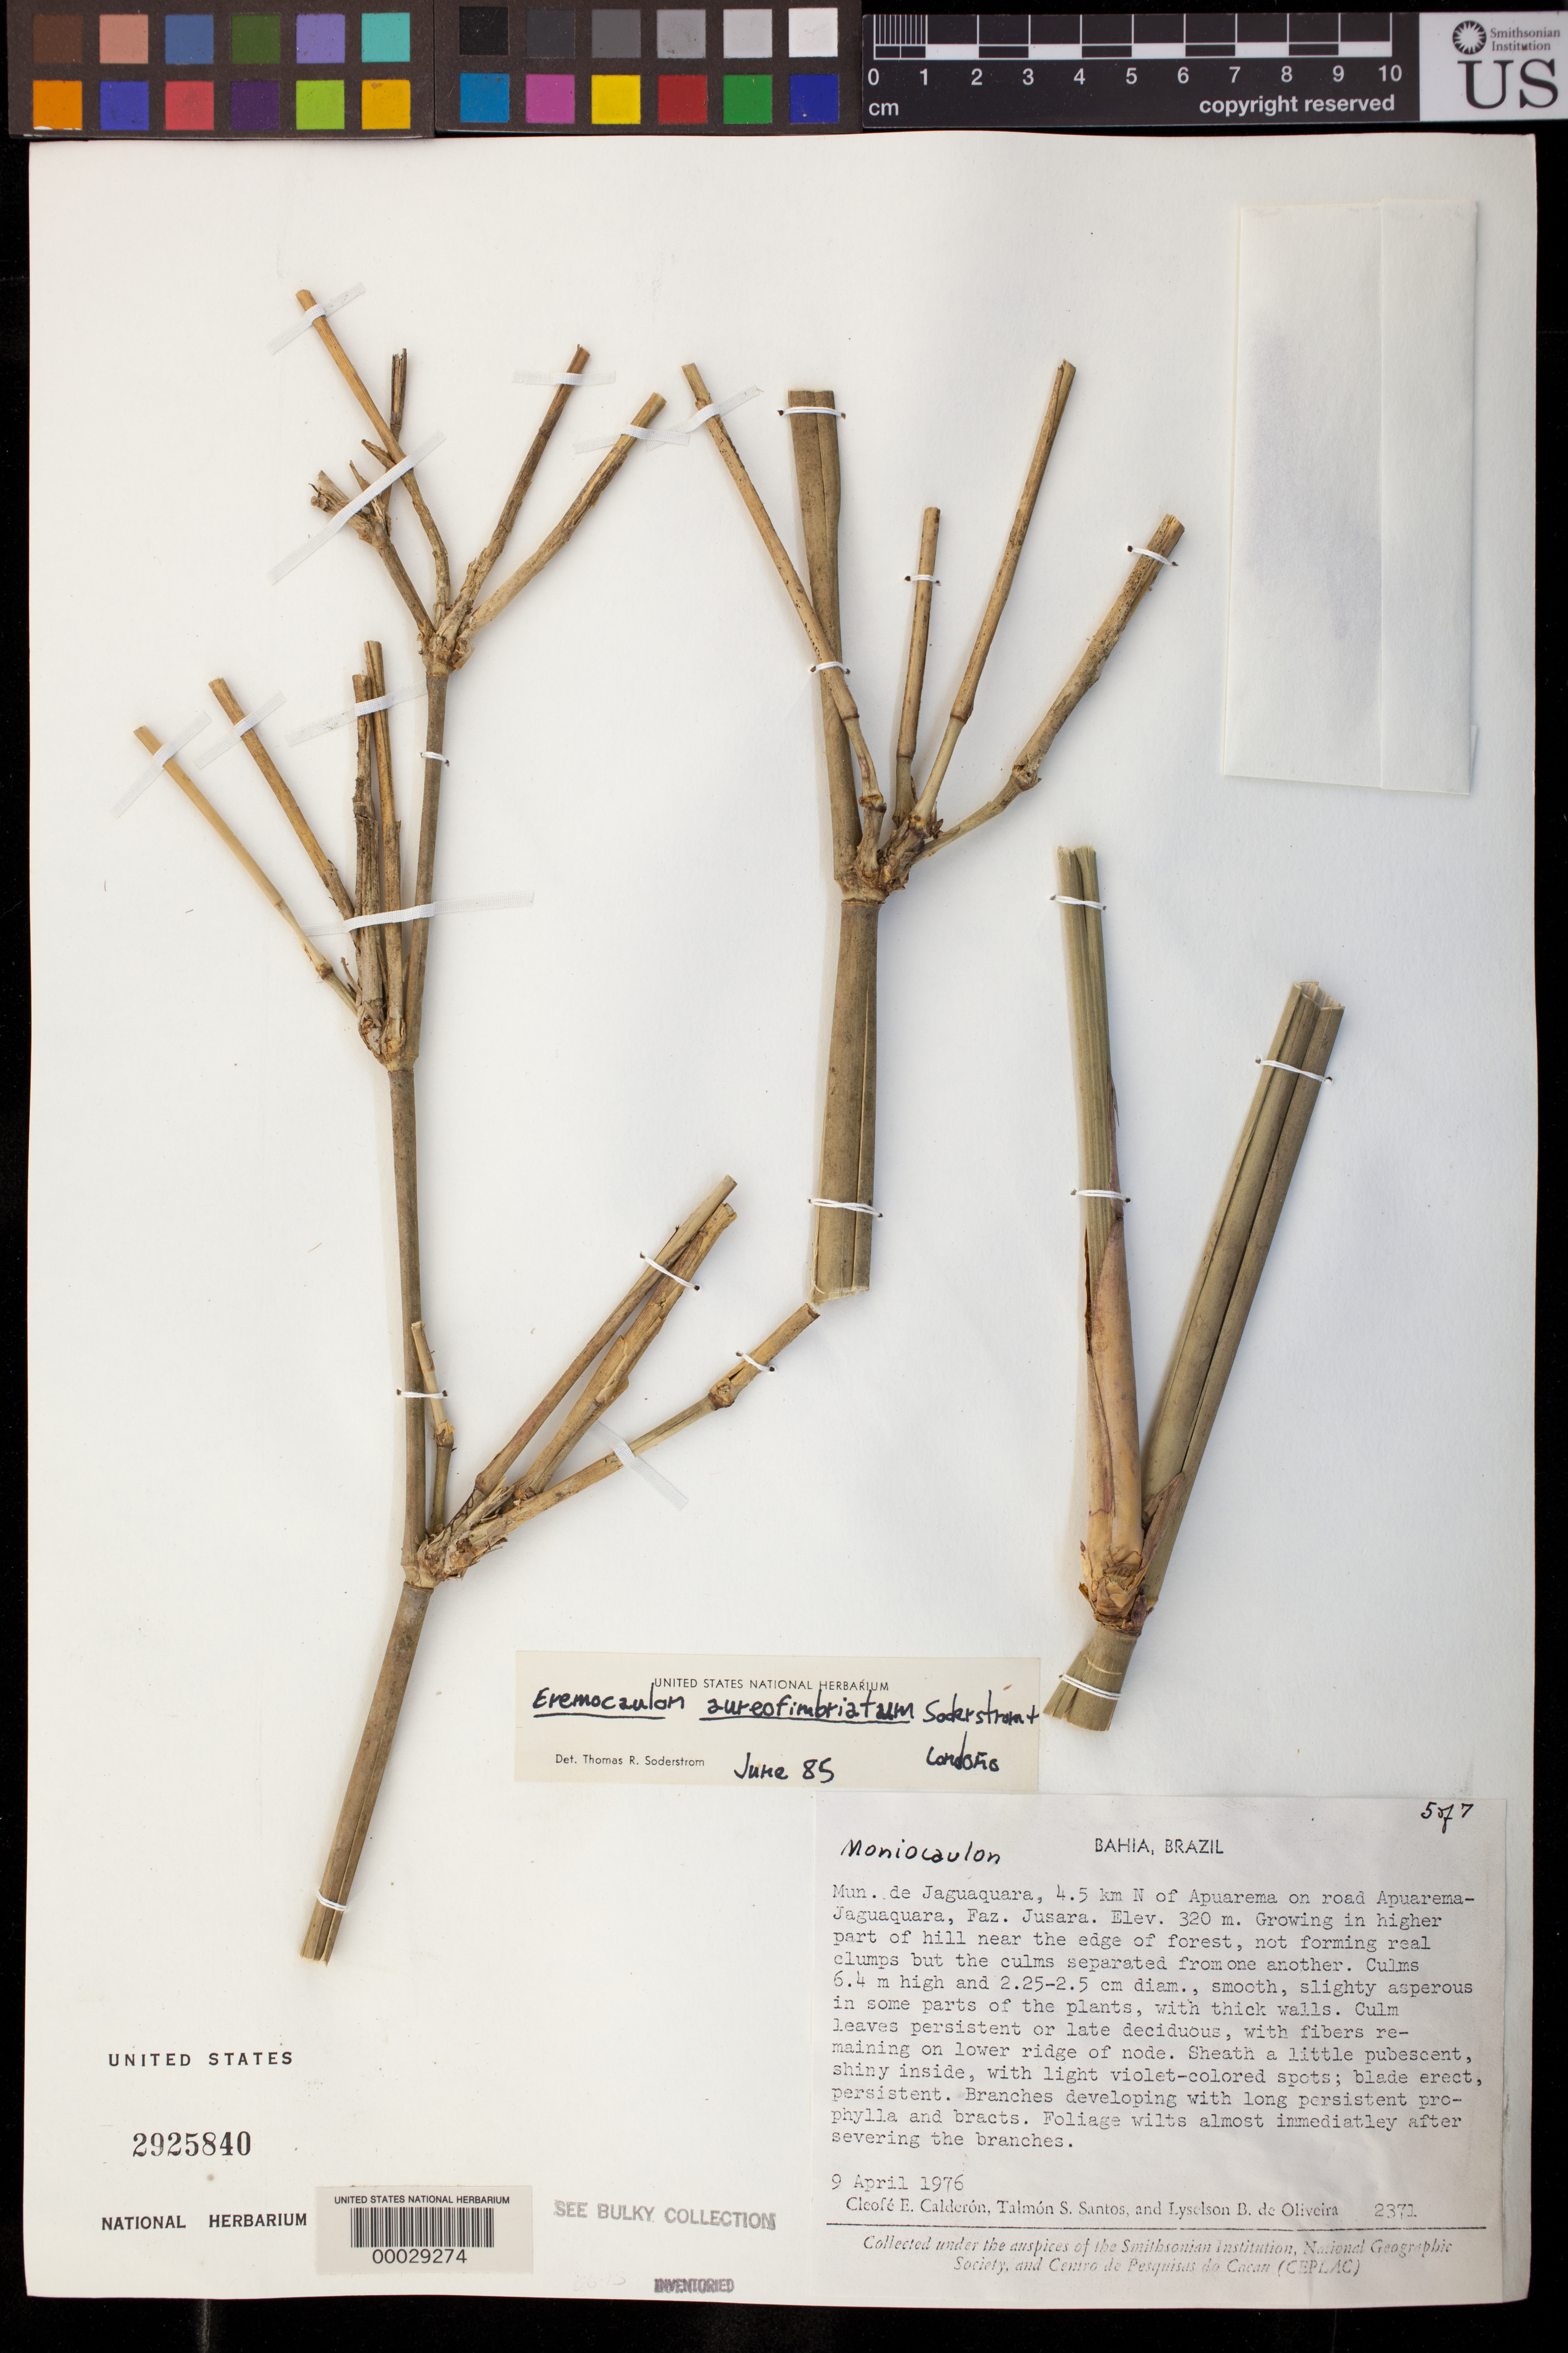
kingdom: Plantae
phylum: Tracheophyta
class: Liliopsida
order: Poales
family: Poaceae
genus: Eremocaulon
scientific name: Eremocaulon aureofimbriatum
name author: Soderstr. & Londoño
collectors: C. E. Calderón, T. S. Santos & L. de Oliveira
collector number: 2371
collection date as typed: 09 Apr 1976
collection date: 1976-04-09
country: Brazil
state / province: Bahia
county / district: Jaguaquara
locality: Apuarema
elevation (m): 320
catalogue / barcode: US 2925840